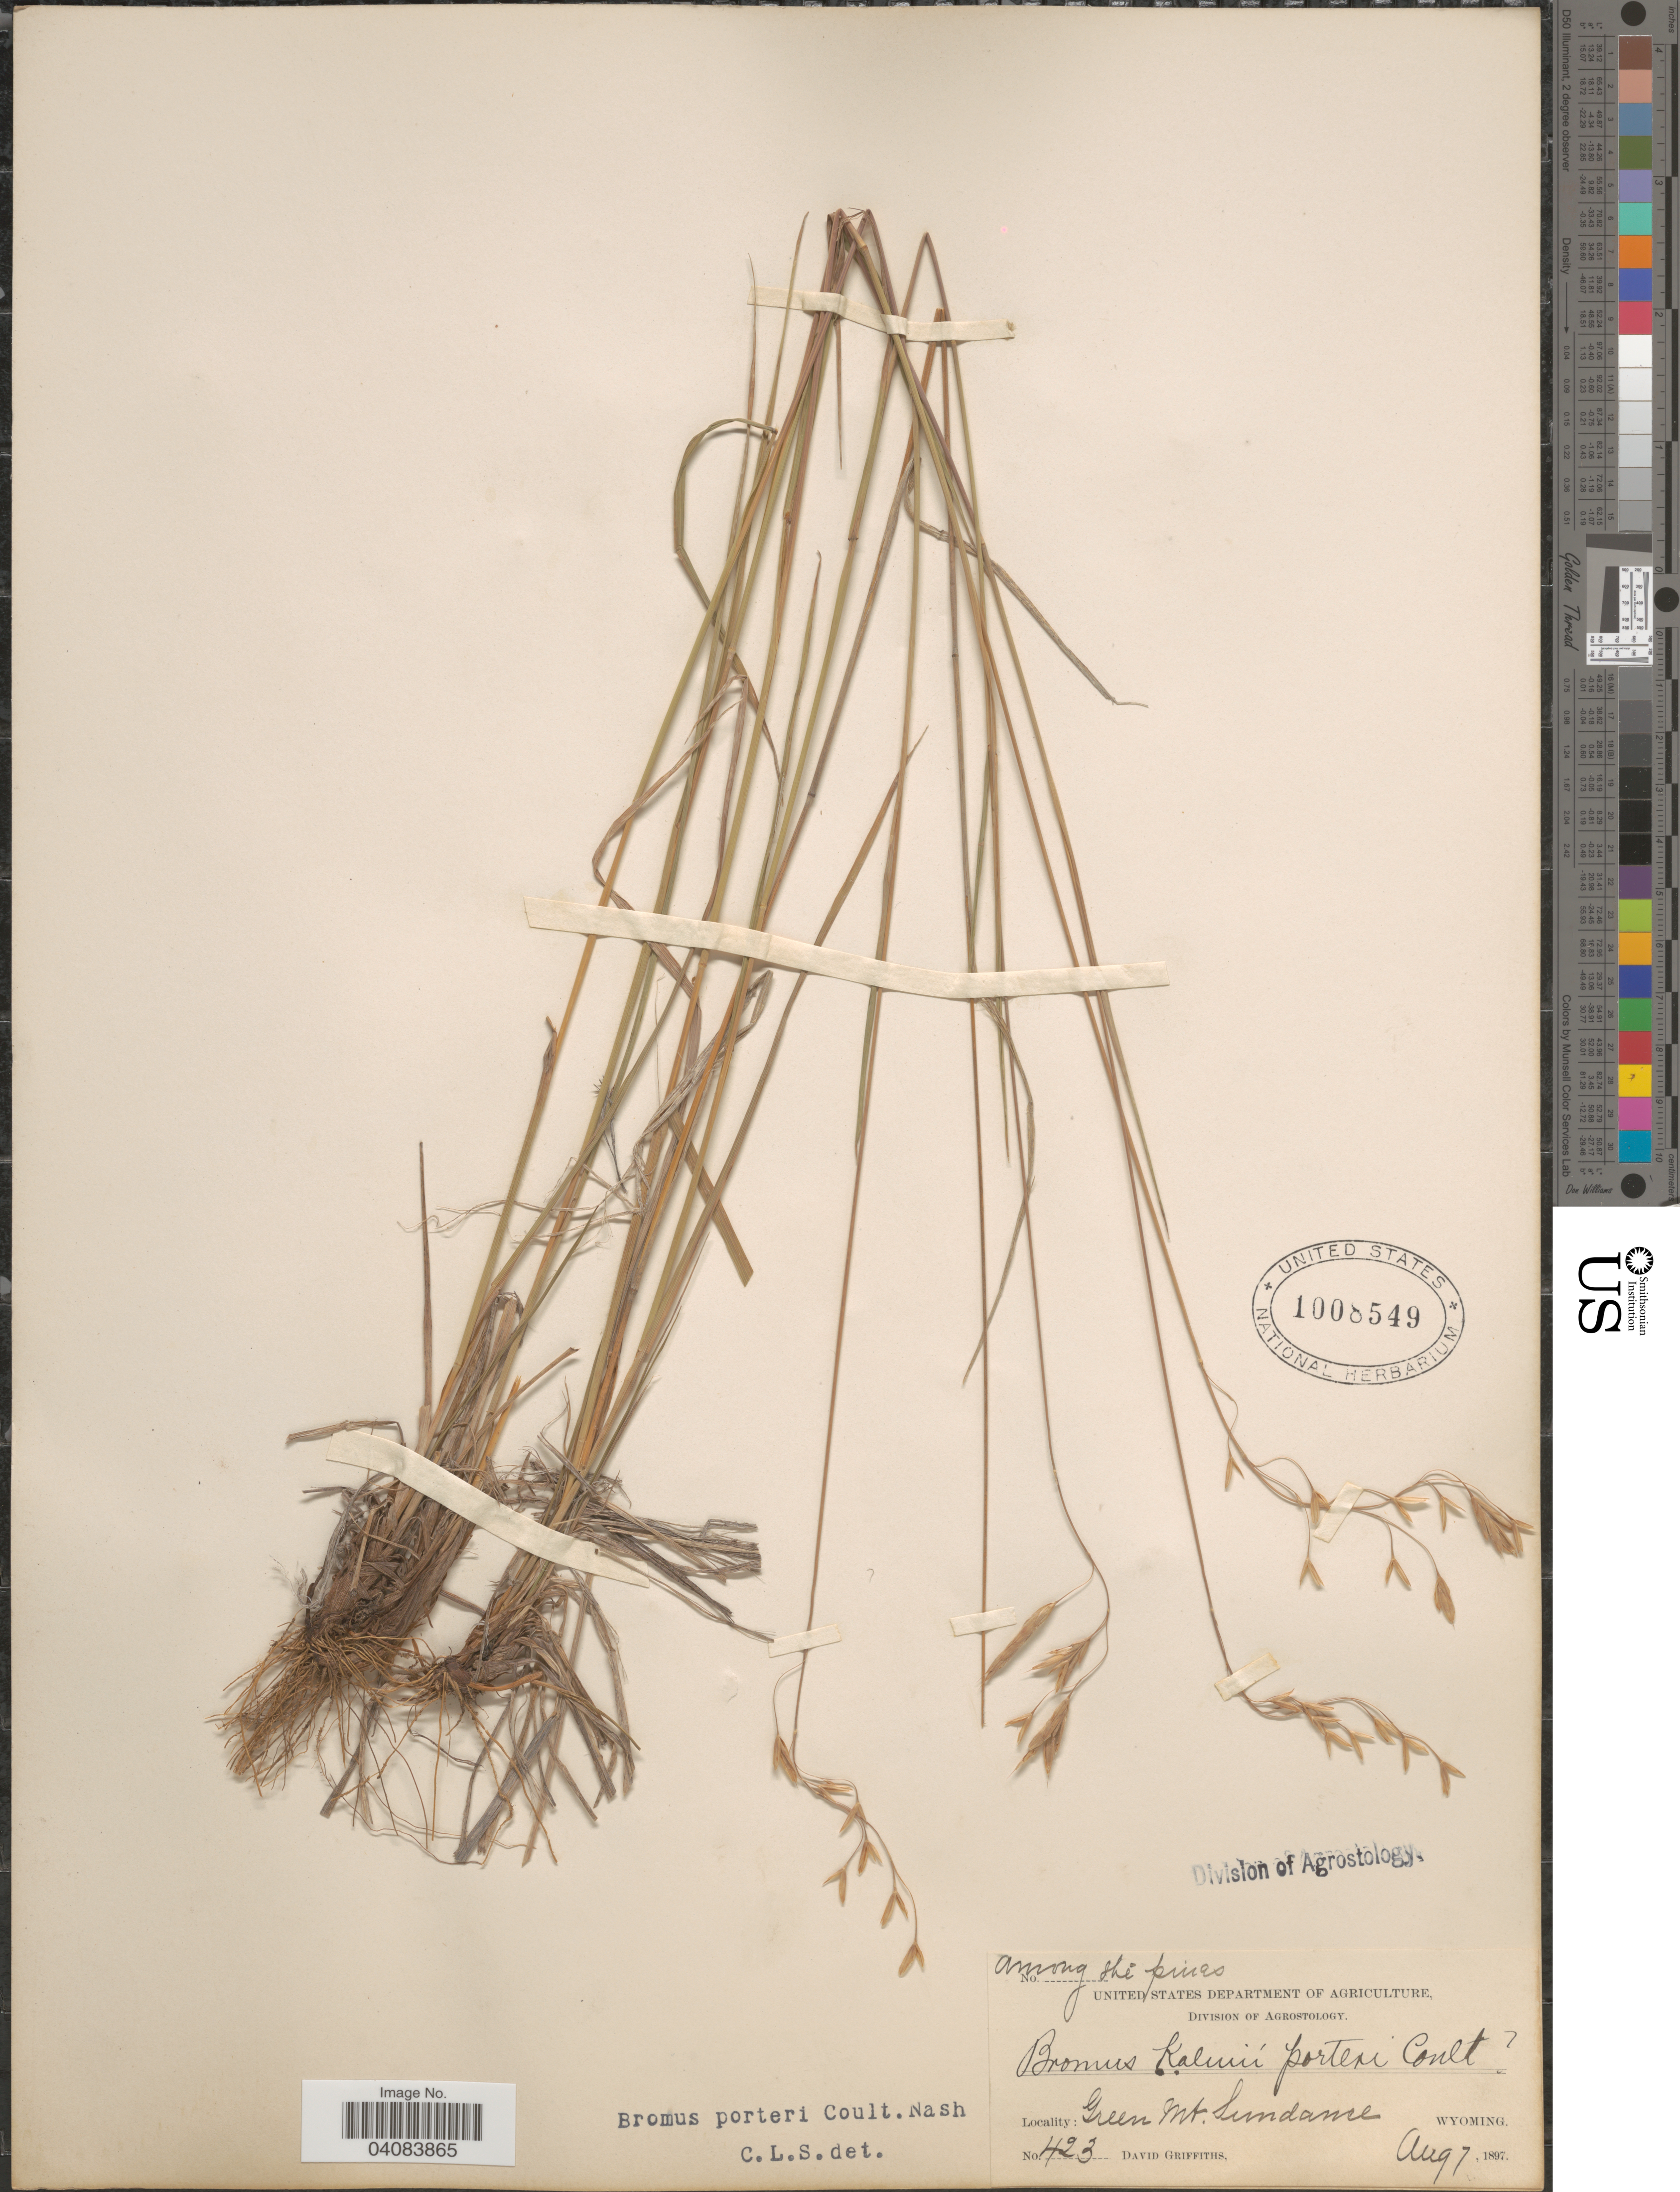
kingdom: Plantae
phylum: Tracheophyta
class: Liliopsida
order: Poales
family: Poaceae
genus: Bromus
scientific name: Bromus porteri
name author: (J.M. Coult.) Nash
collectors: D. Griffiths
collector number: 423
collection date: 1897-08-07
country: United States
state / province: Wyoming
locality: Green Mt. Sundance.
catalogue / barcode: US 1008549